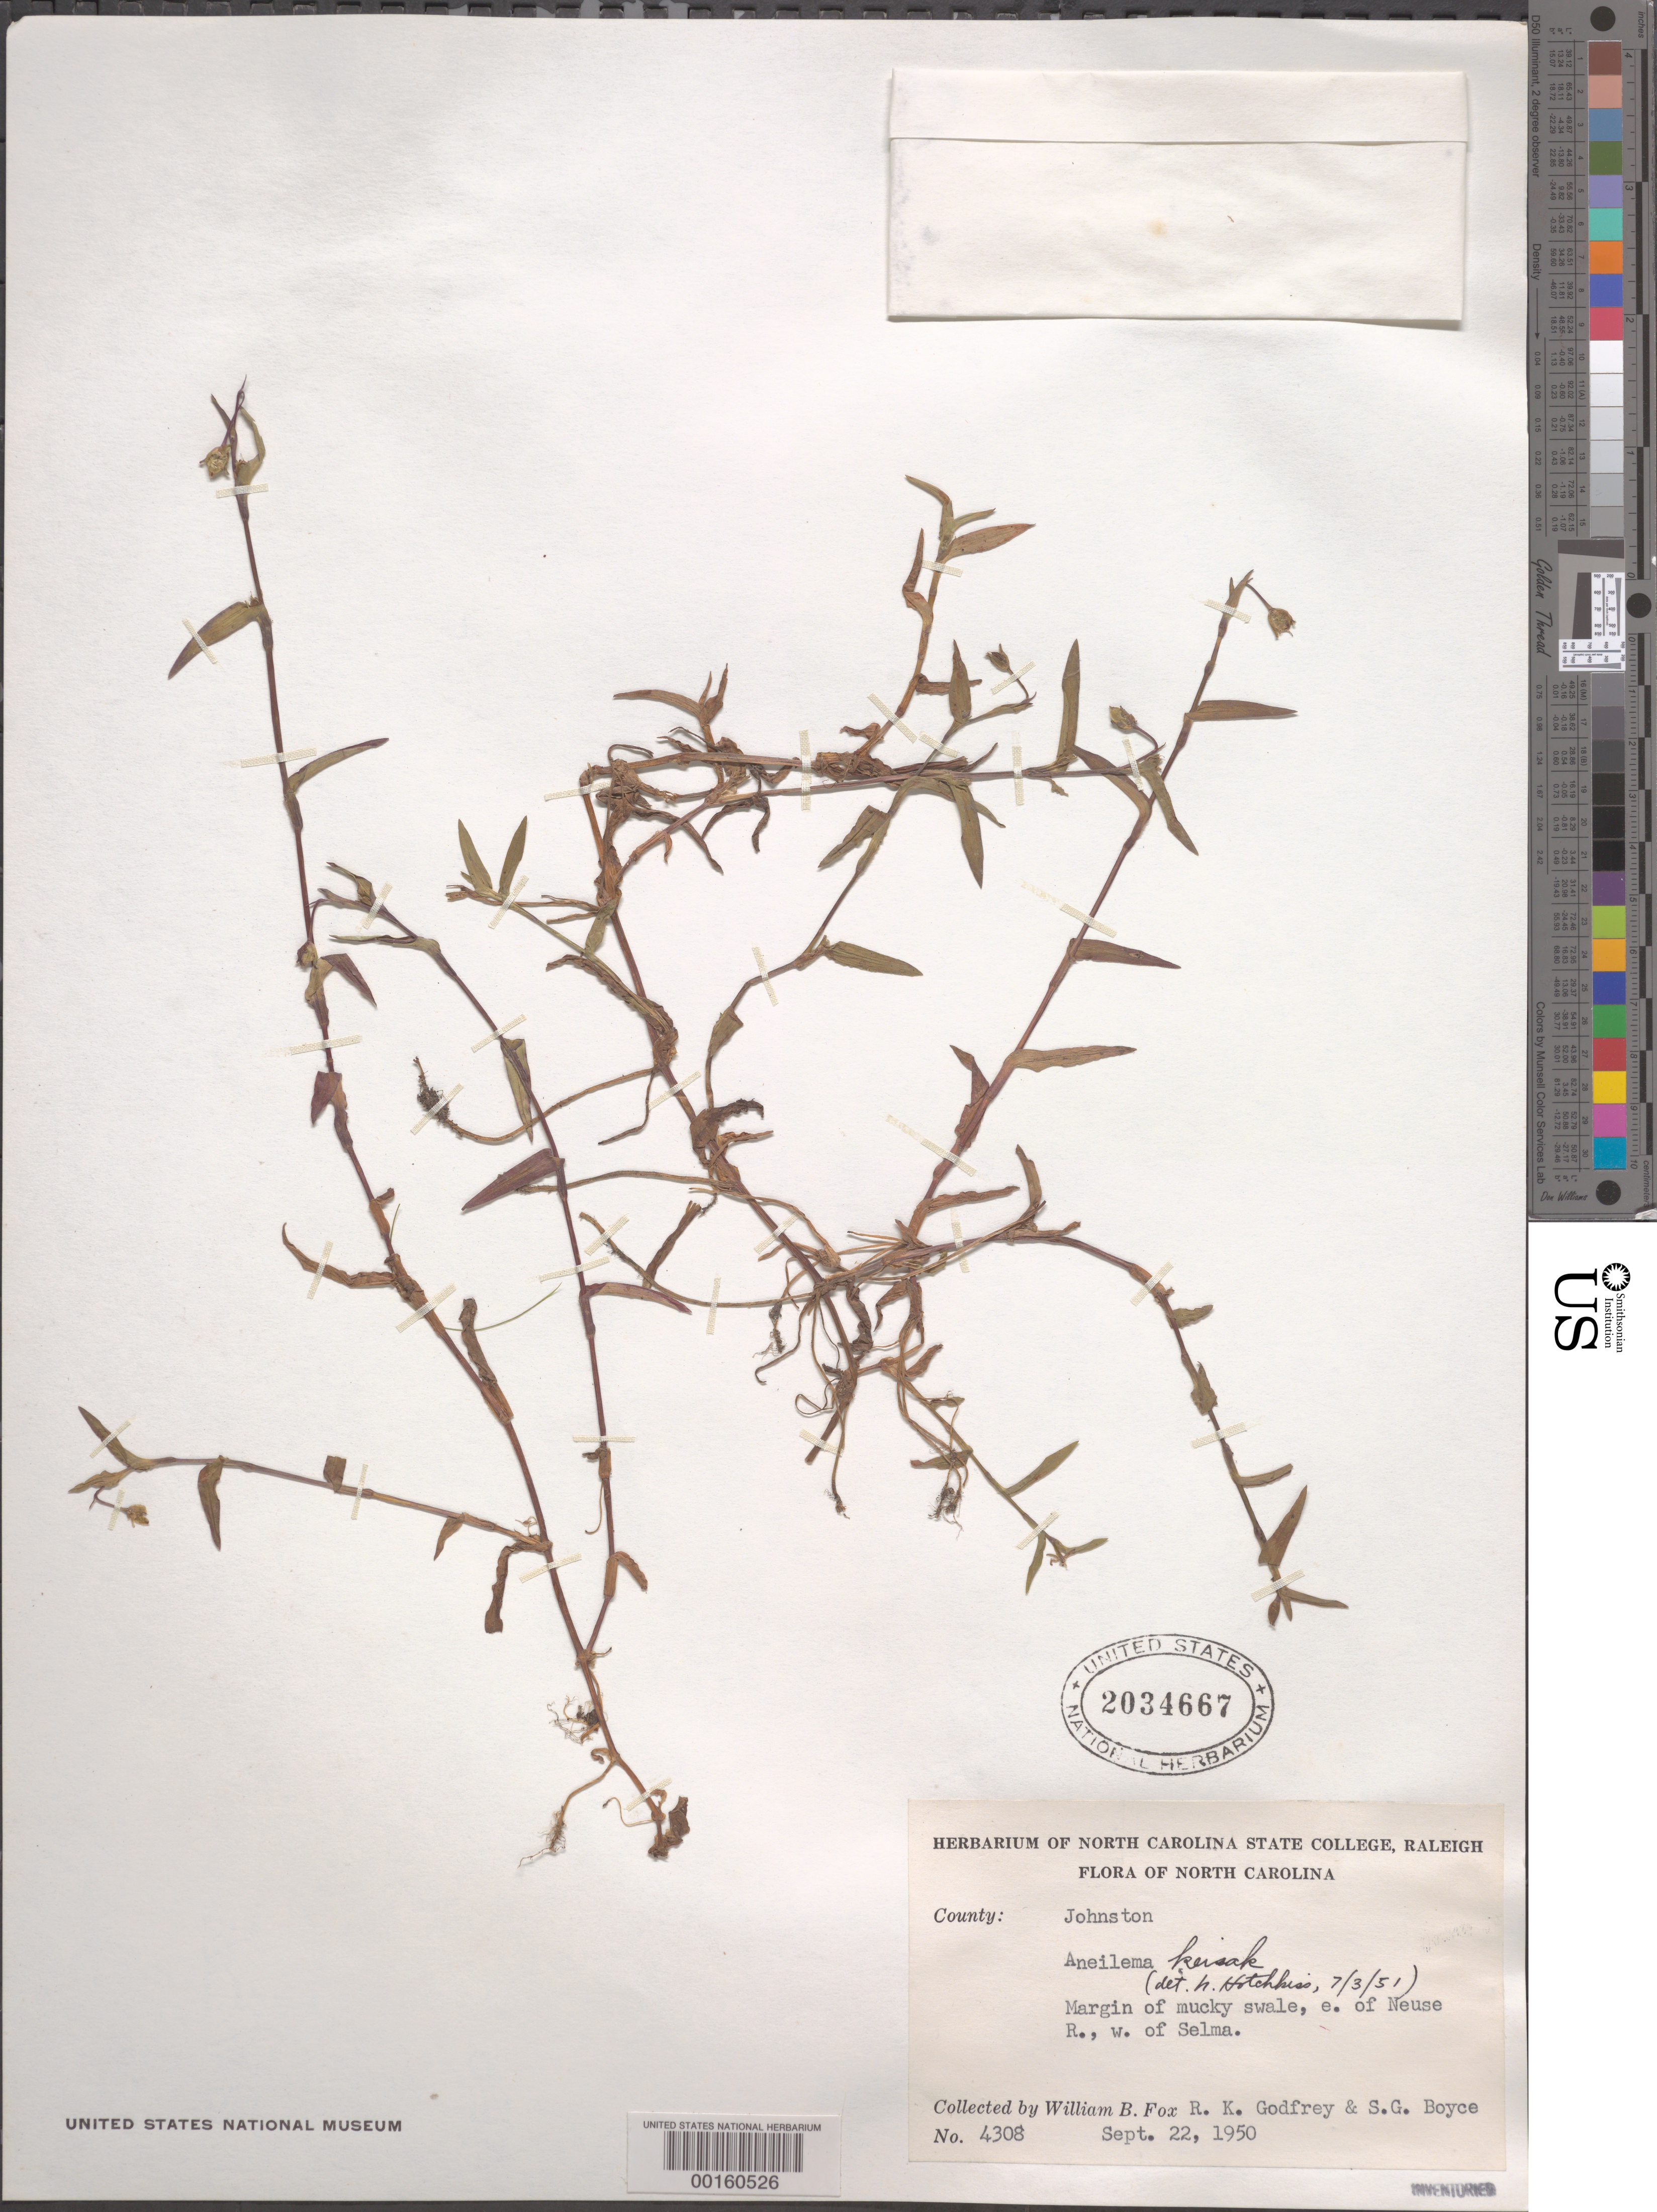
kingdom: Plantae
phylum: Tracheophyta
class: Liliopsida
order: Commelinales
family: Commelinaceae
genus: Murdannia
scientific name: Murdannia keisak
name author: (Hassk.) Hand.-Mazz.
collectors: W. Fox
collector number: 4308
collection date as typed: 22 Sep 1950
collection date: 1950-09-22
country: United States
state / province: North Carolina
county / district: Johnston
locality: E of neuse river, w of selma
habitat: Amrgin of mucky swale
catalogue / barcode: US 2034667